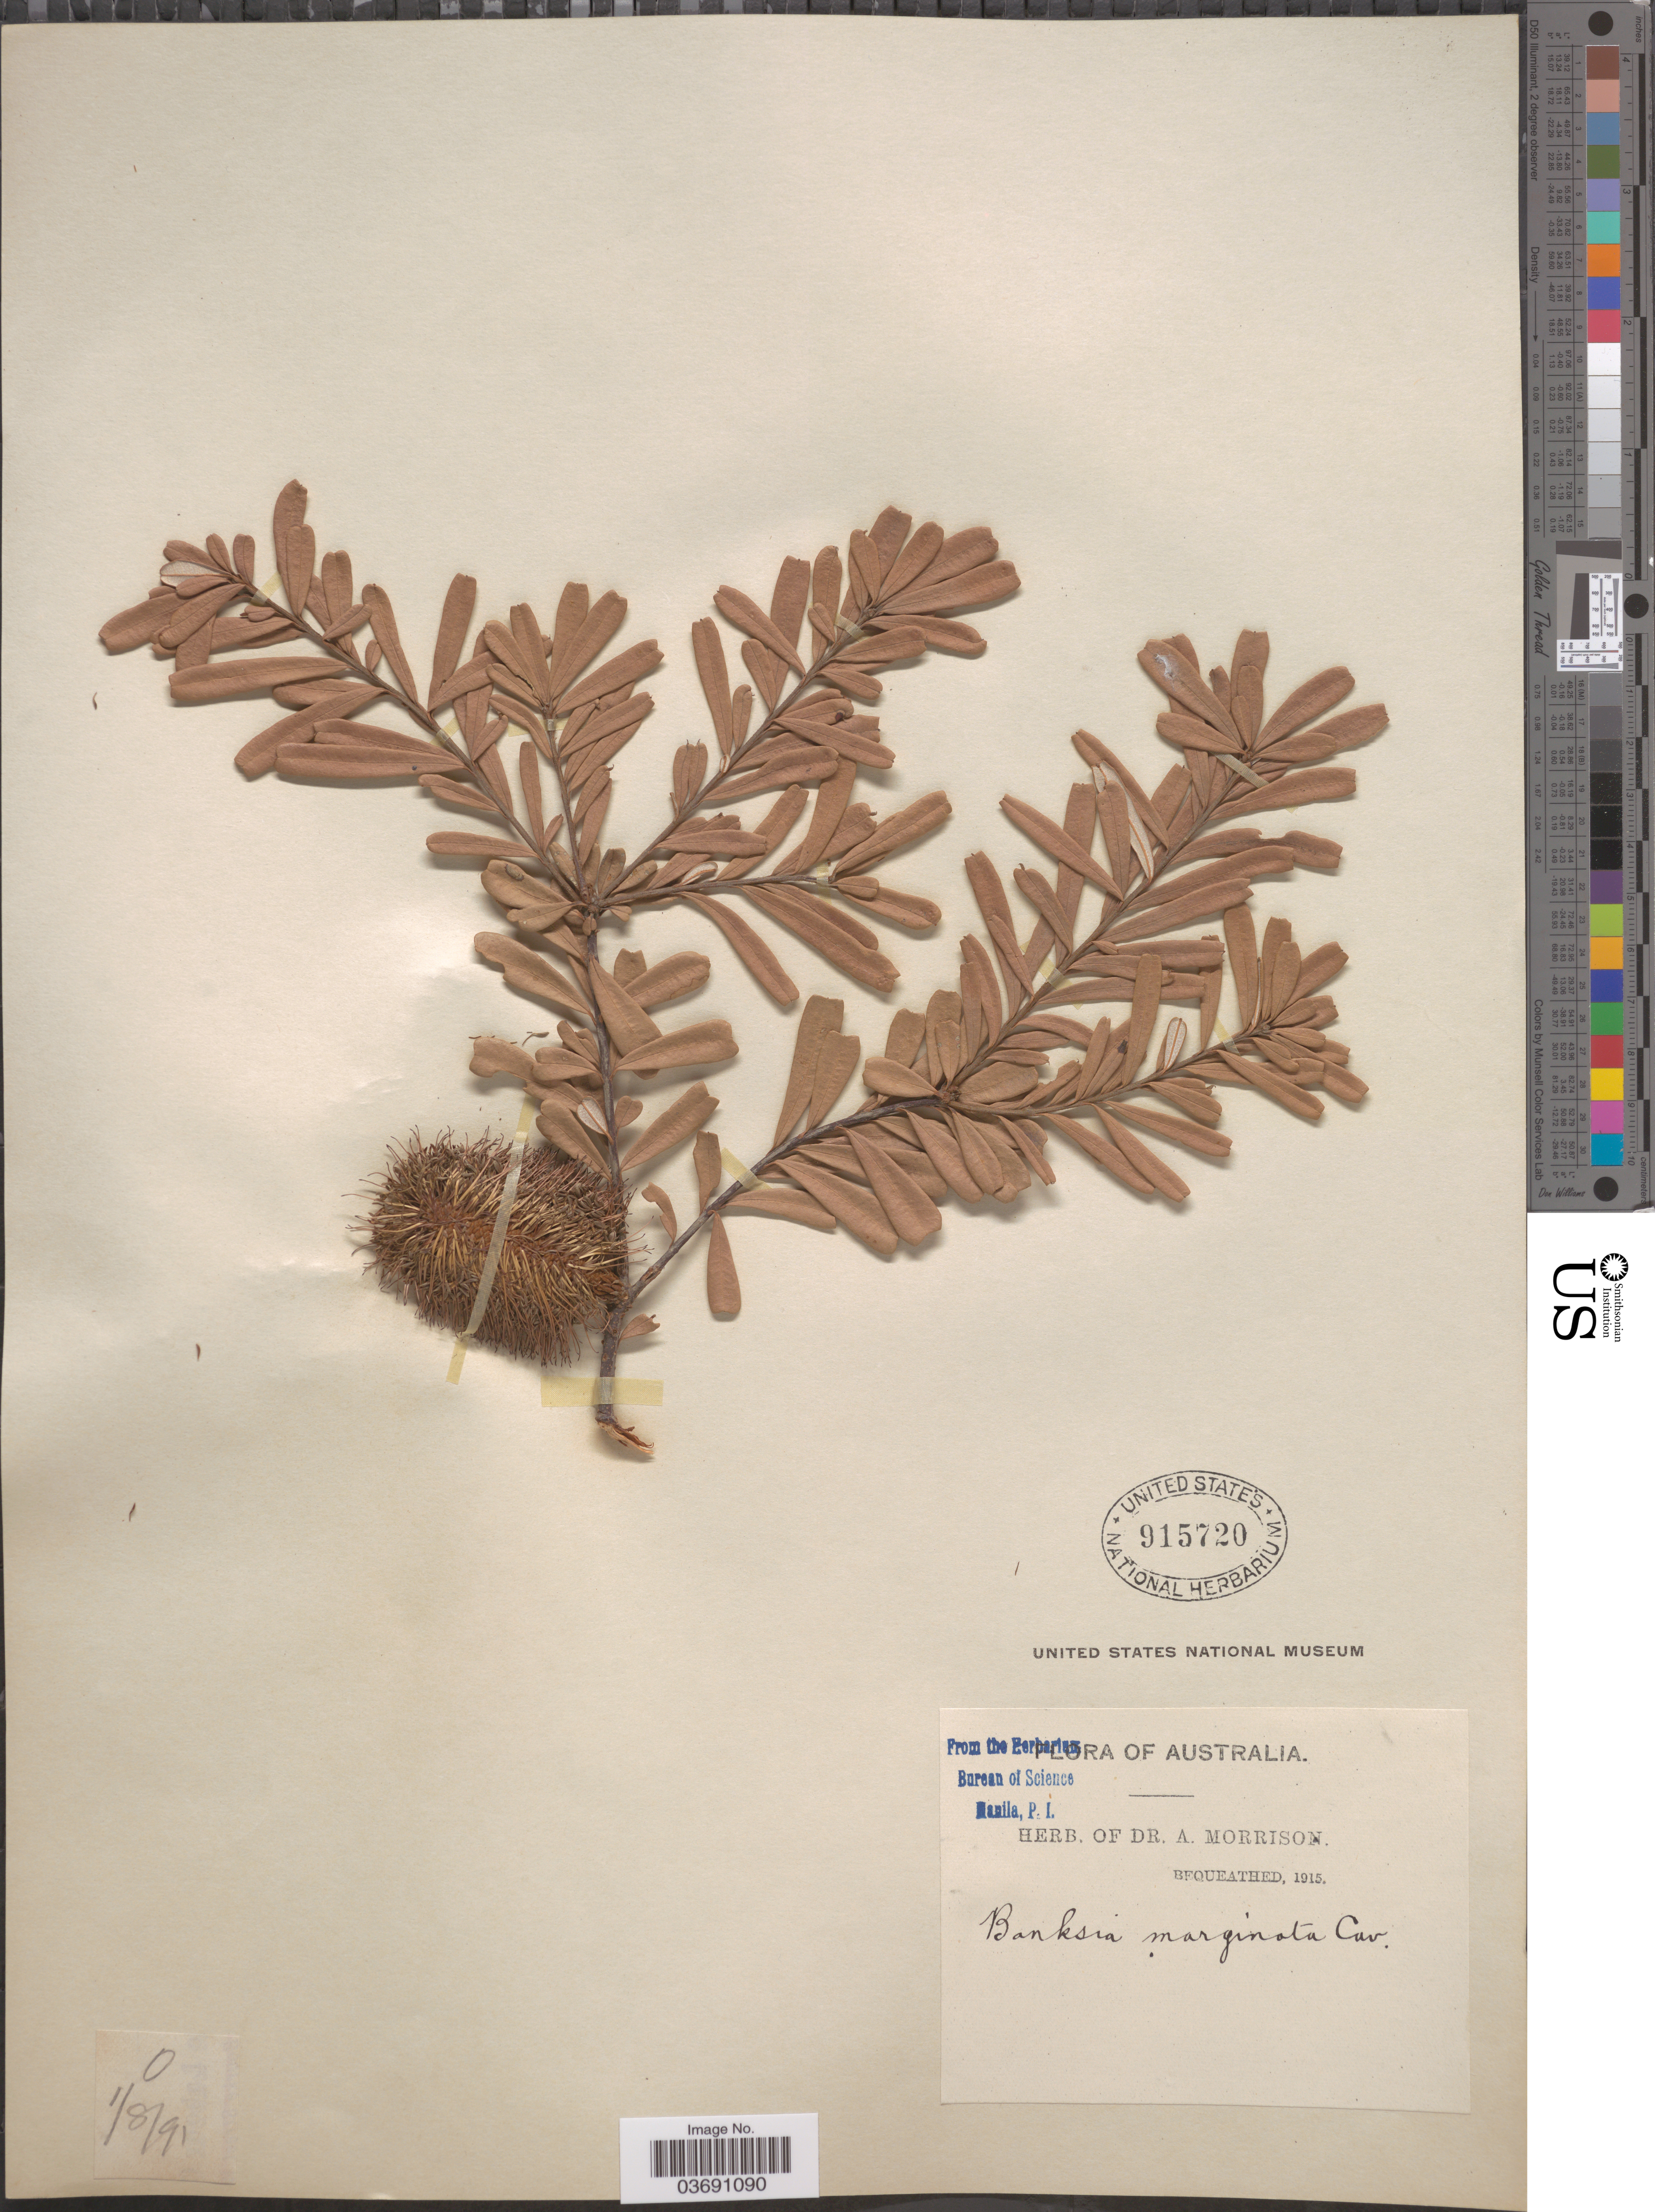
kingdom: Plantae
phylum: Tracheophyta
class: Magnoliopsida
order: Proteales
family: Proteaceae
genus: Banksia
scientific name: Banksia marginata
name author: Cav.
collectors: A. Morrison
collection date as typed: Transcribed d/m/y: 1/8/91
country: Australia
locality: O. [unsure placement]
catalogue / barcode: US 915720